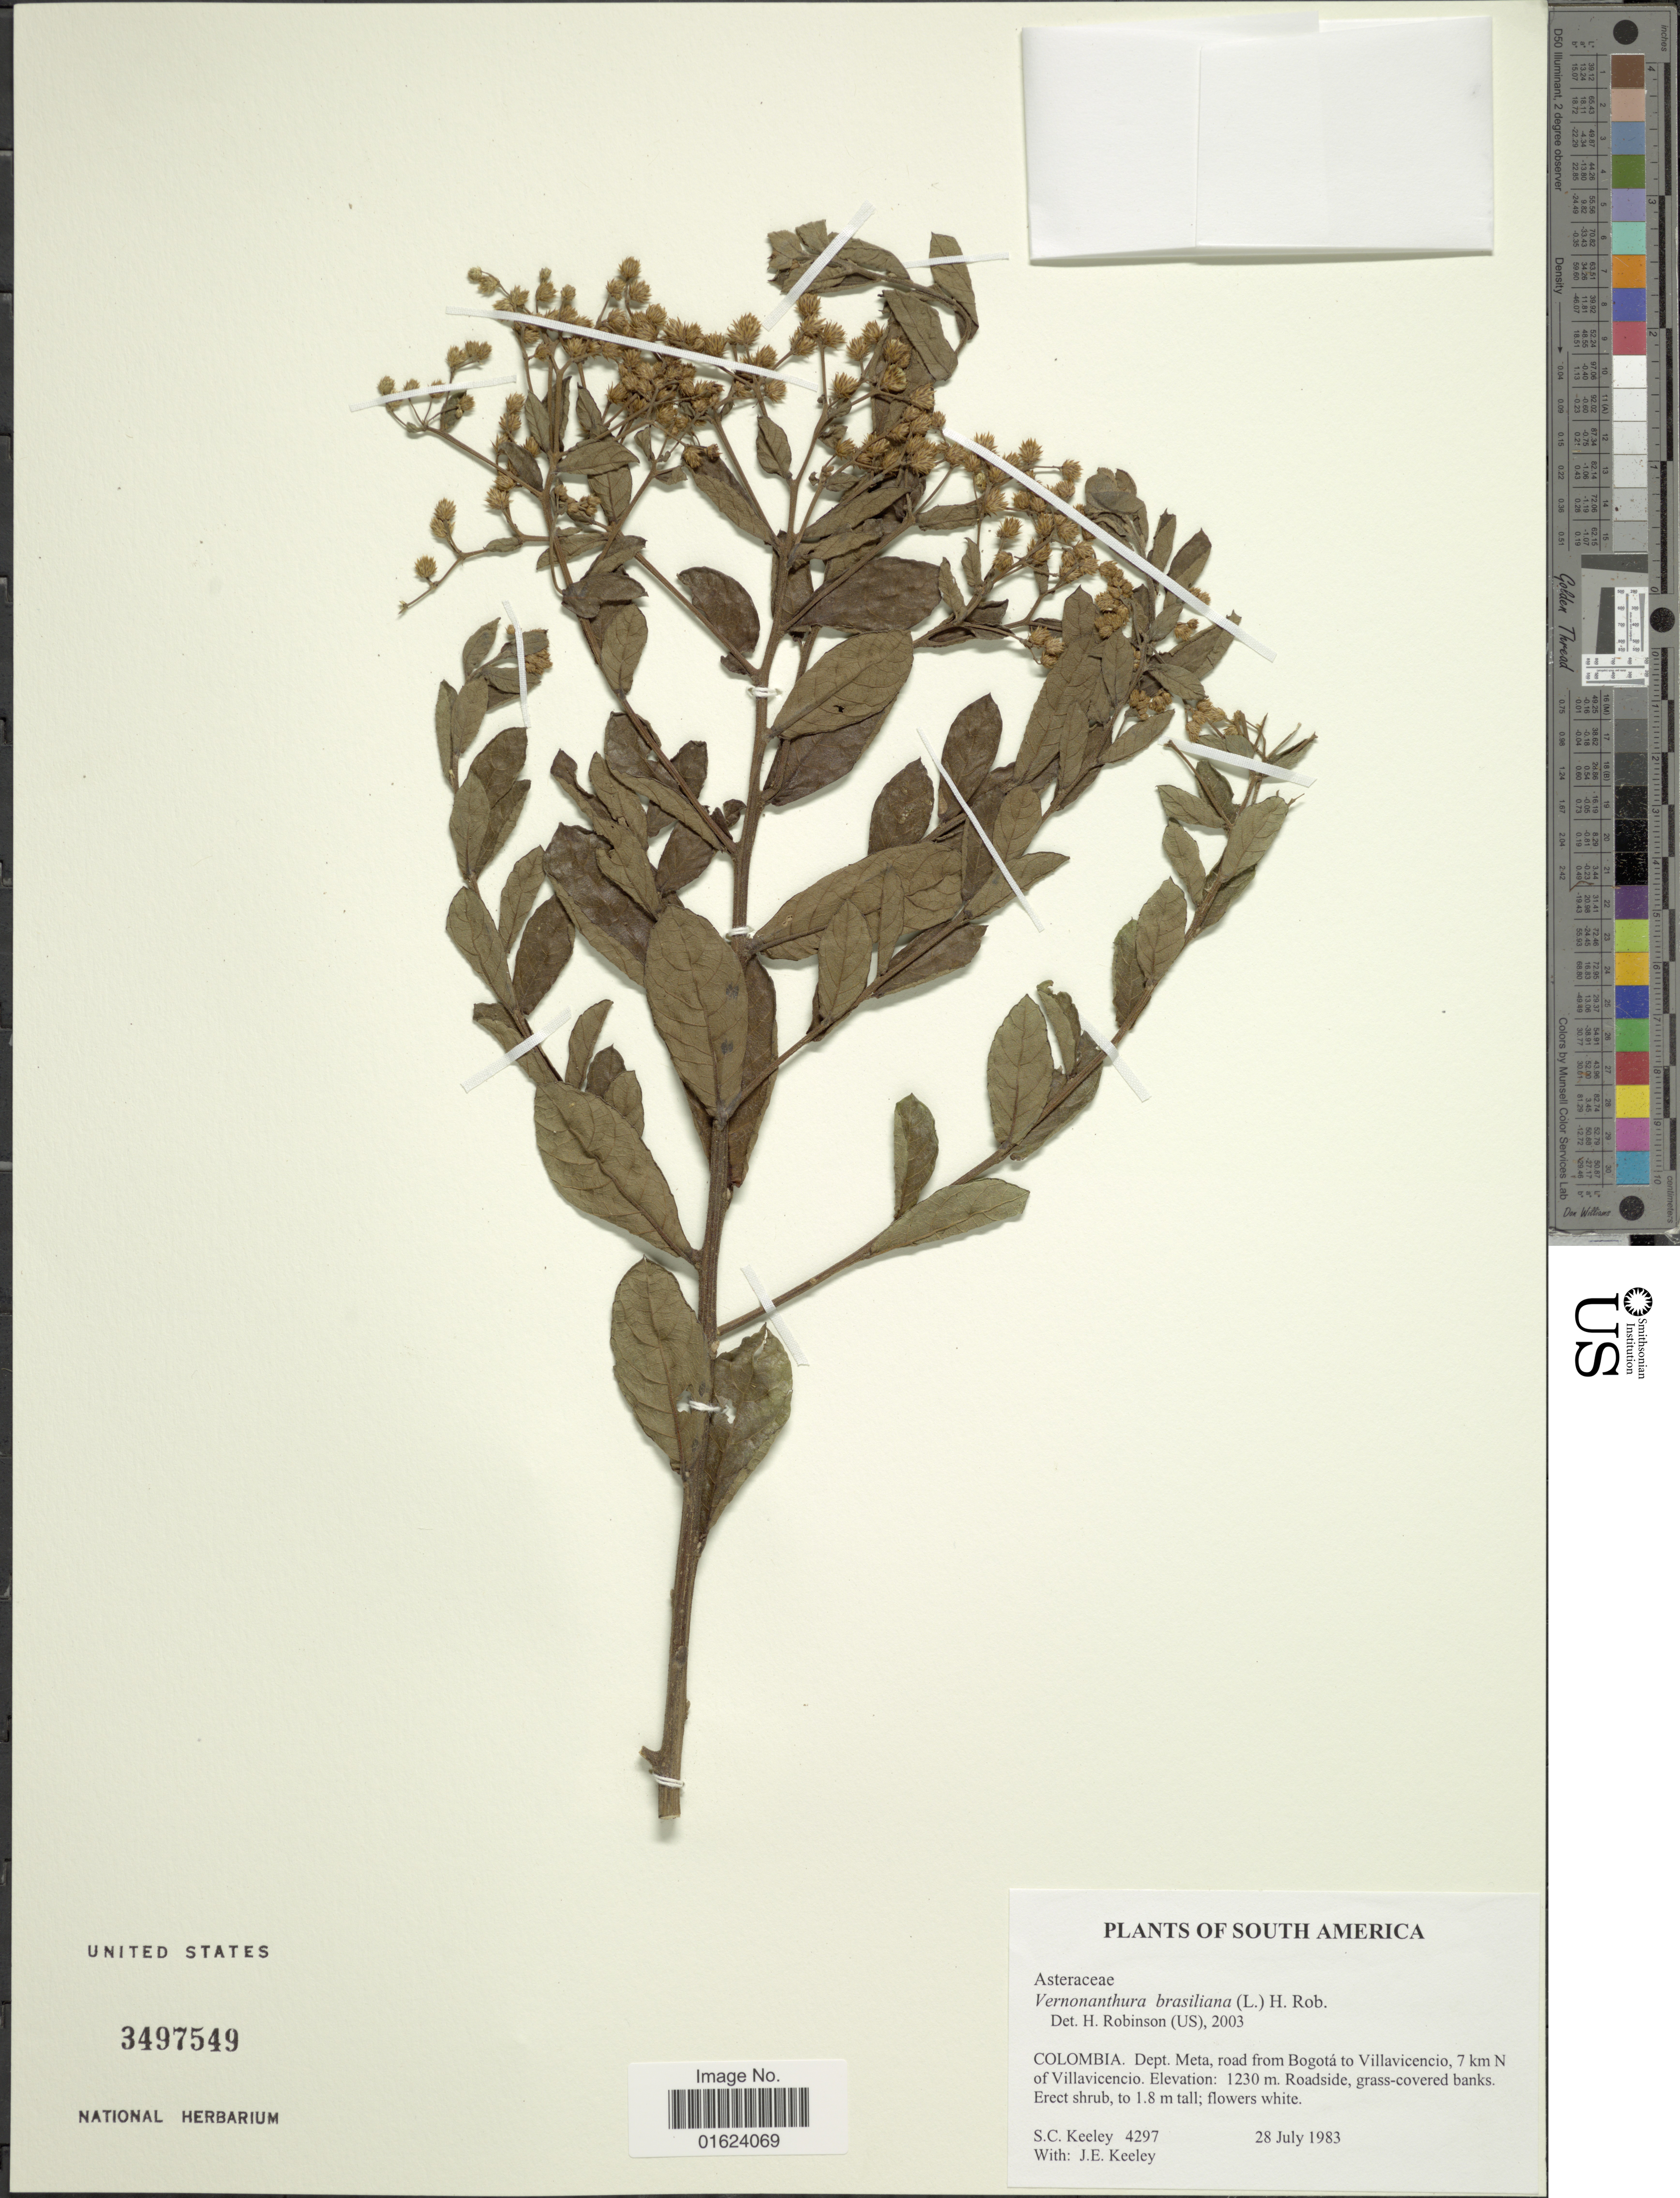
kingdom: Plantae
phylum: Tracheophyta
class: Magnoliopsida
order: Asterales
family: Asteraceae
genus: Vernonia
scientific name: Vernonia brasiliana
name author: (L.) Druce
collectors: S. C. Keeley & J. E. Keeley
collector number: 4297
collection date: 1983-07-28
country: Colombia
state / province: Meta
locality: Colombia. Dept. Meta, road from Bogota to Villavicencio , 7 km N of Villavicencio.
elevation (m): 1230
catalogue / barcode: US 3497549